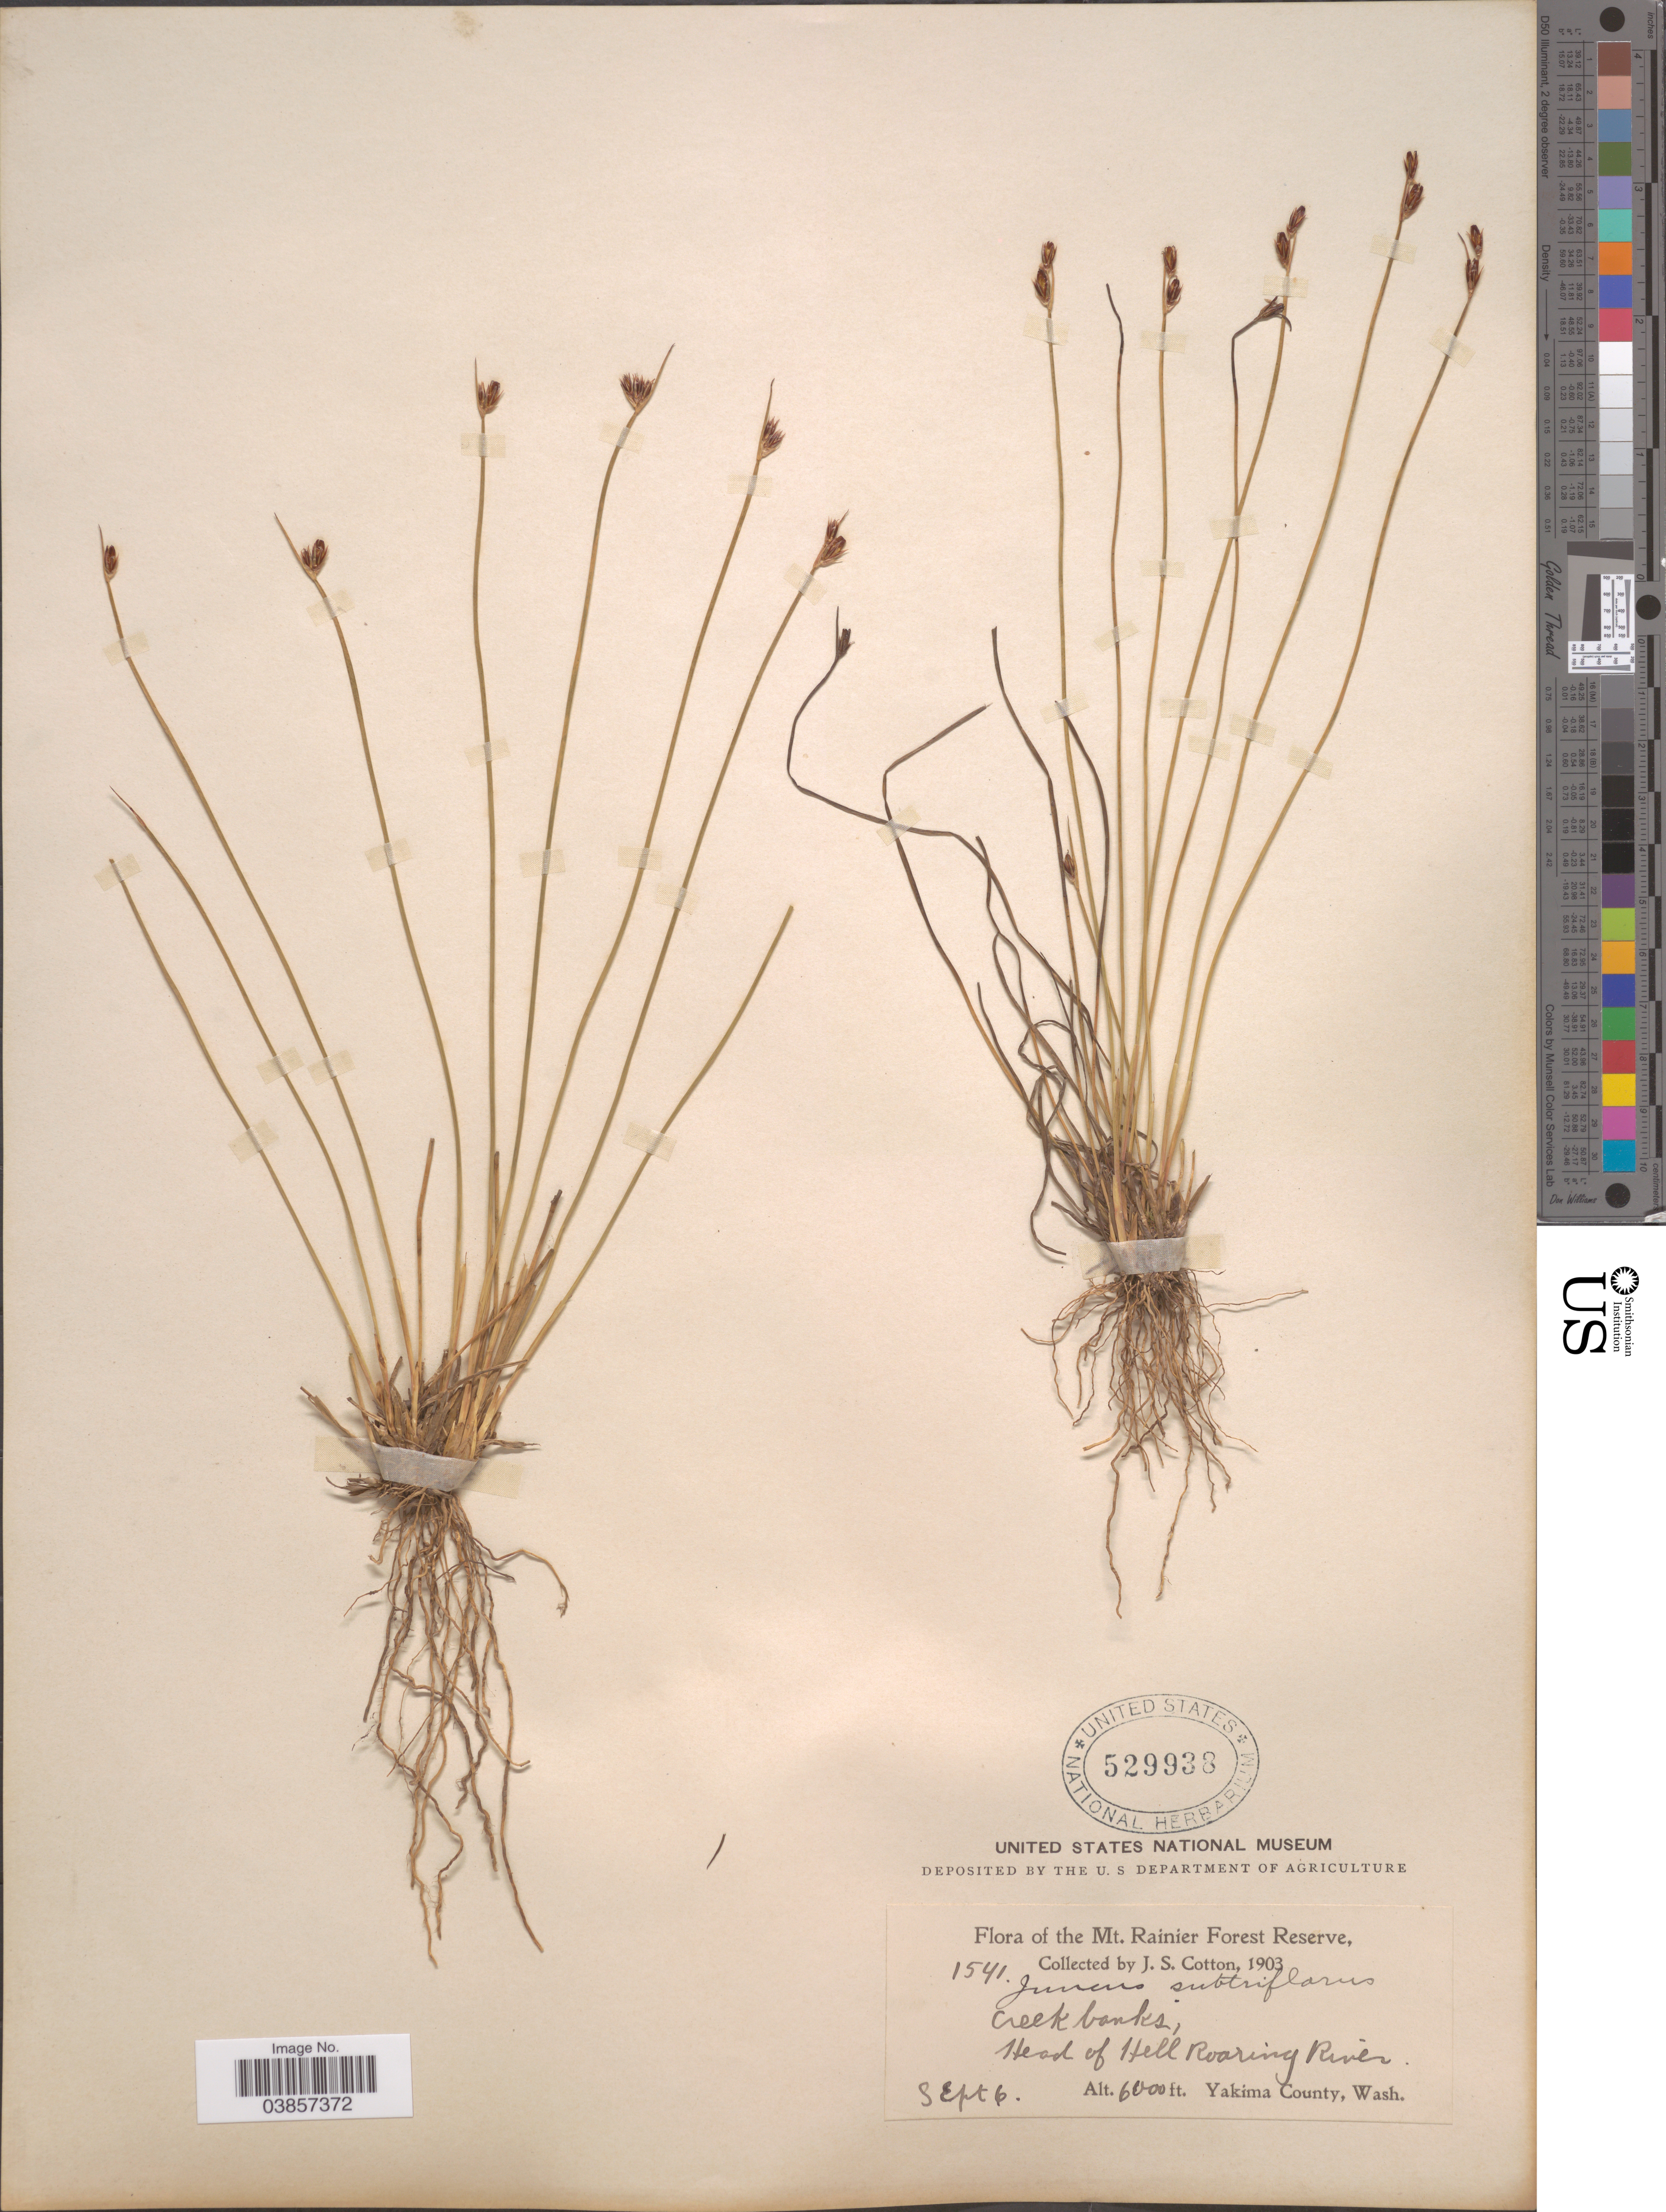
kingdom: Plantae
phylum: Tracheophyta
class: Liliopsida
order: Poales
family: Juncaceae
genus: Juncus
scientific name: Juncus subtriflorus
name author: (E. Mey.) Coville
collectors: J. S. Cotton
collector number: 1541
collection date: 1903-09-06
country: United States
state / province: Washington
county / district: Yakima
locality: The Mt. Rainier Forest Reserve. Creek banks, Head of Hell Roaring River. Yakima County.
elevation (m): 1829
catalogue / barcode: US 529938